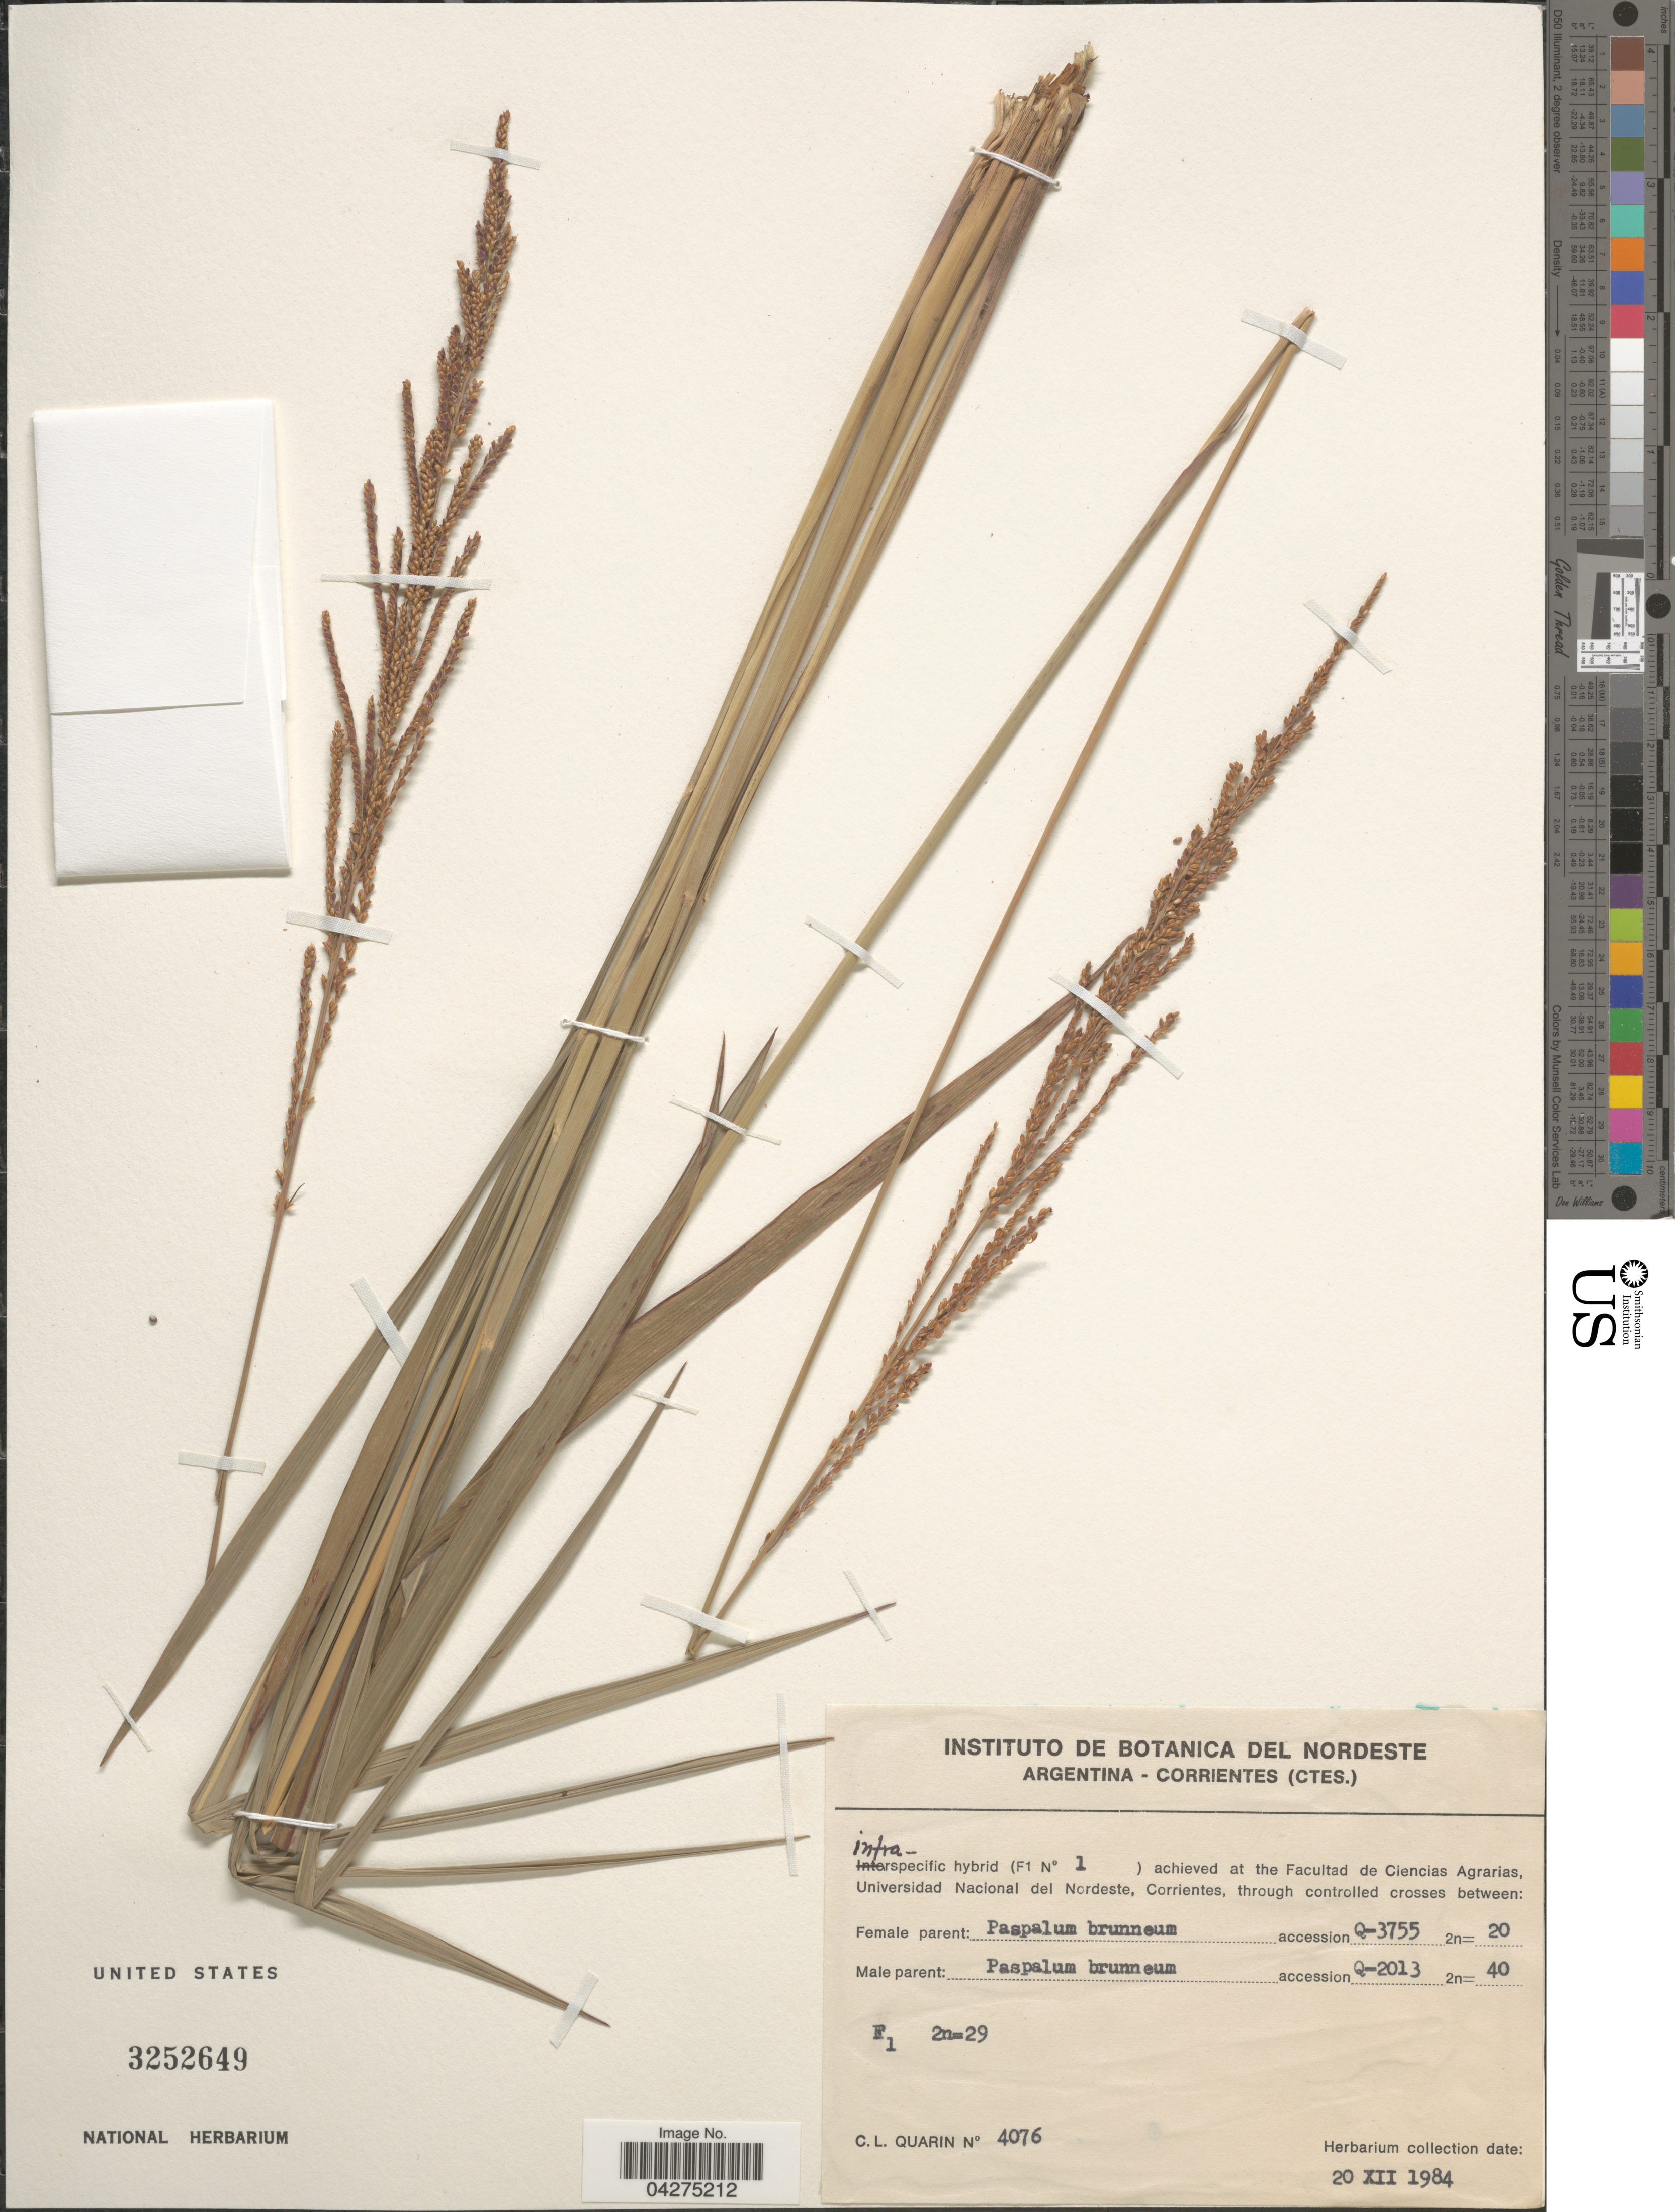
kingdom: Plantae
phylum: Tracheophyta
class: Liliopsida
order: Poales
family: Poaceae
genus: Paspalum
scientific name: Paspalum quarinii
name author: Morrone & Zuloaga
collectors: C. Quarin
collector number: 4076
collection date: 1984-12-20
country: Argentina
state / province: Corrientes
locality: At the Facultad de Ciencias Agrarias, Universidad Nacional del Nordeste, Corrientes.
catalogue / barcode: US 3252649